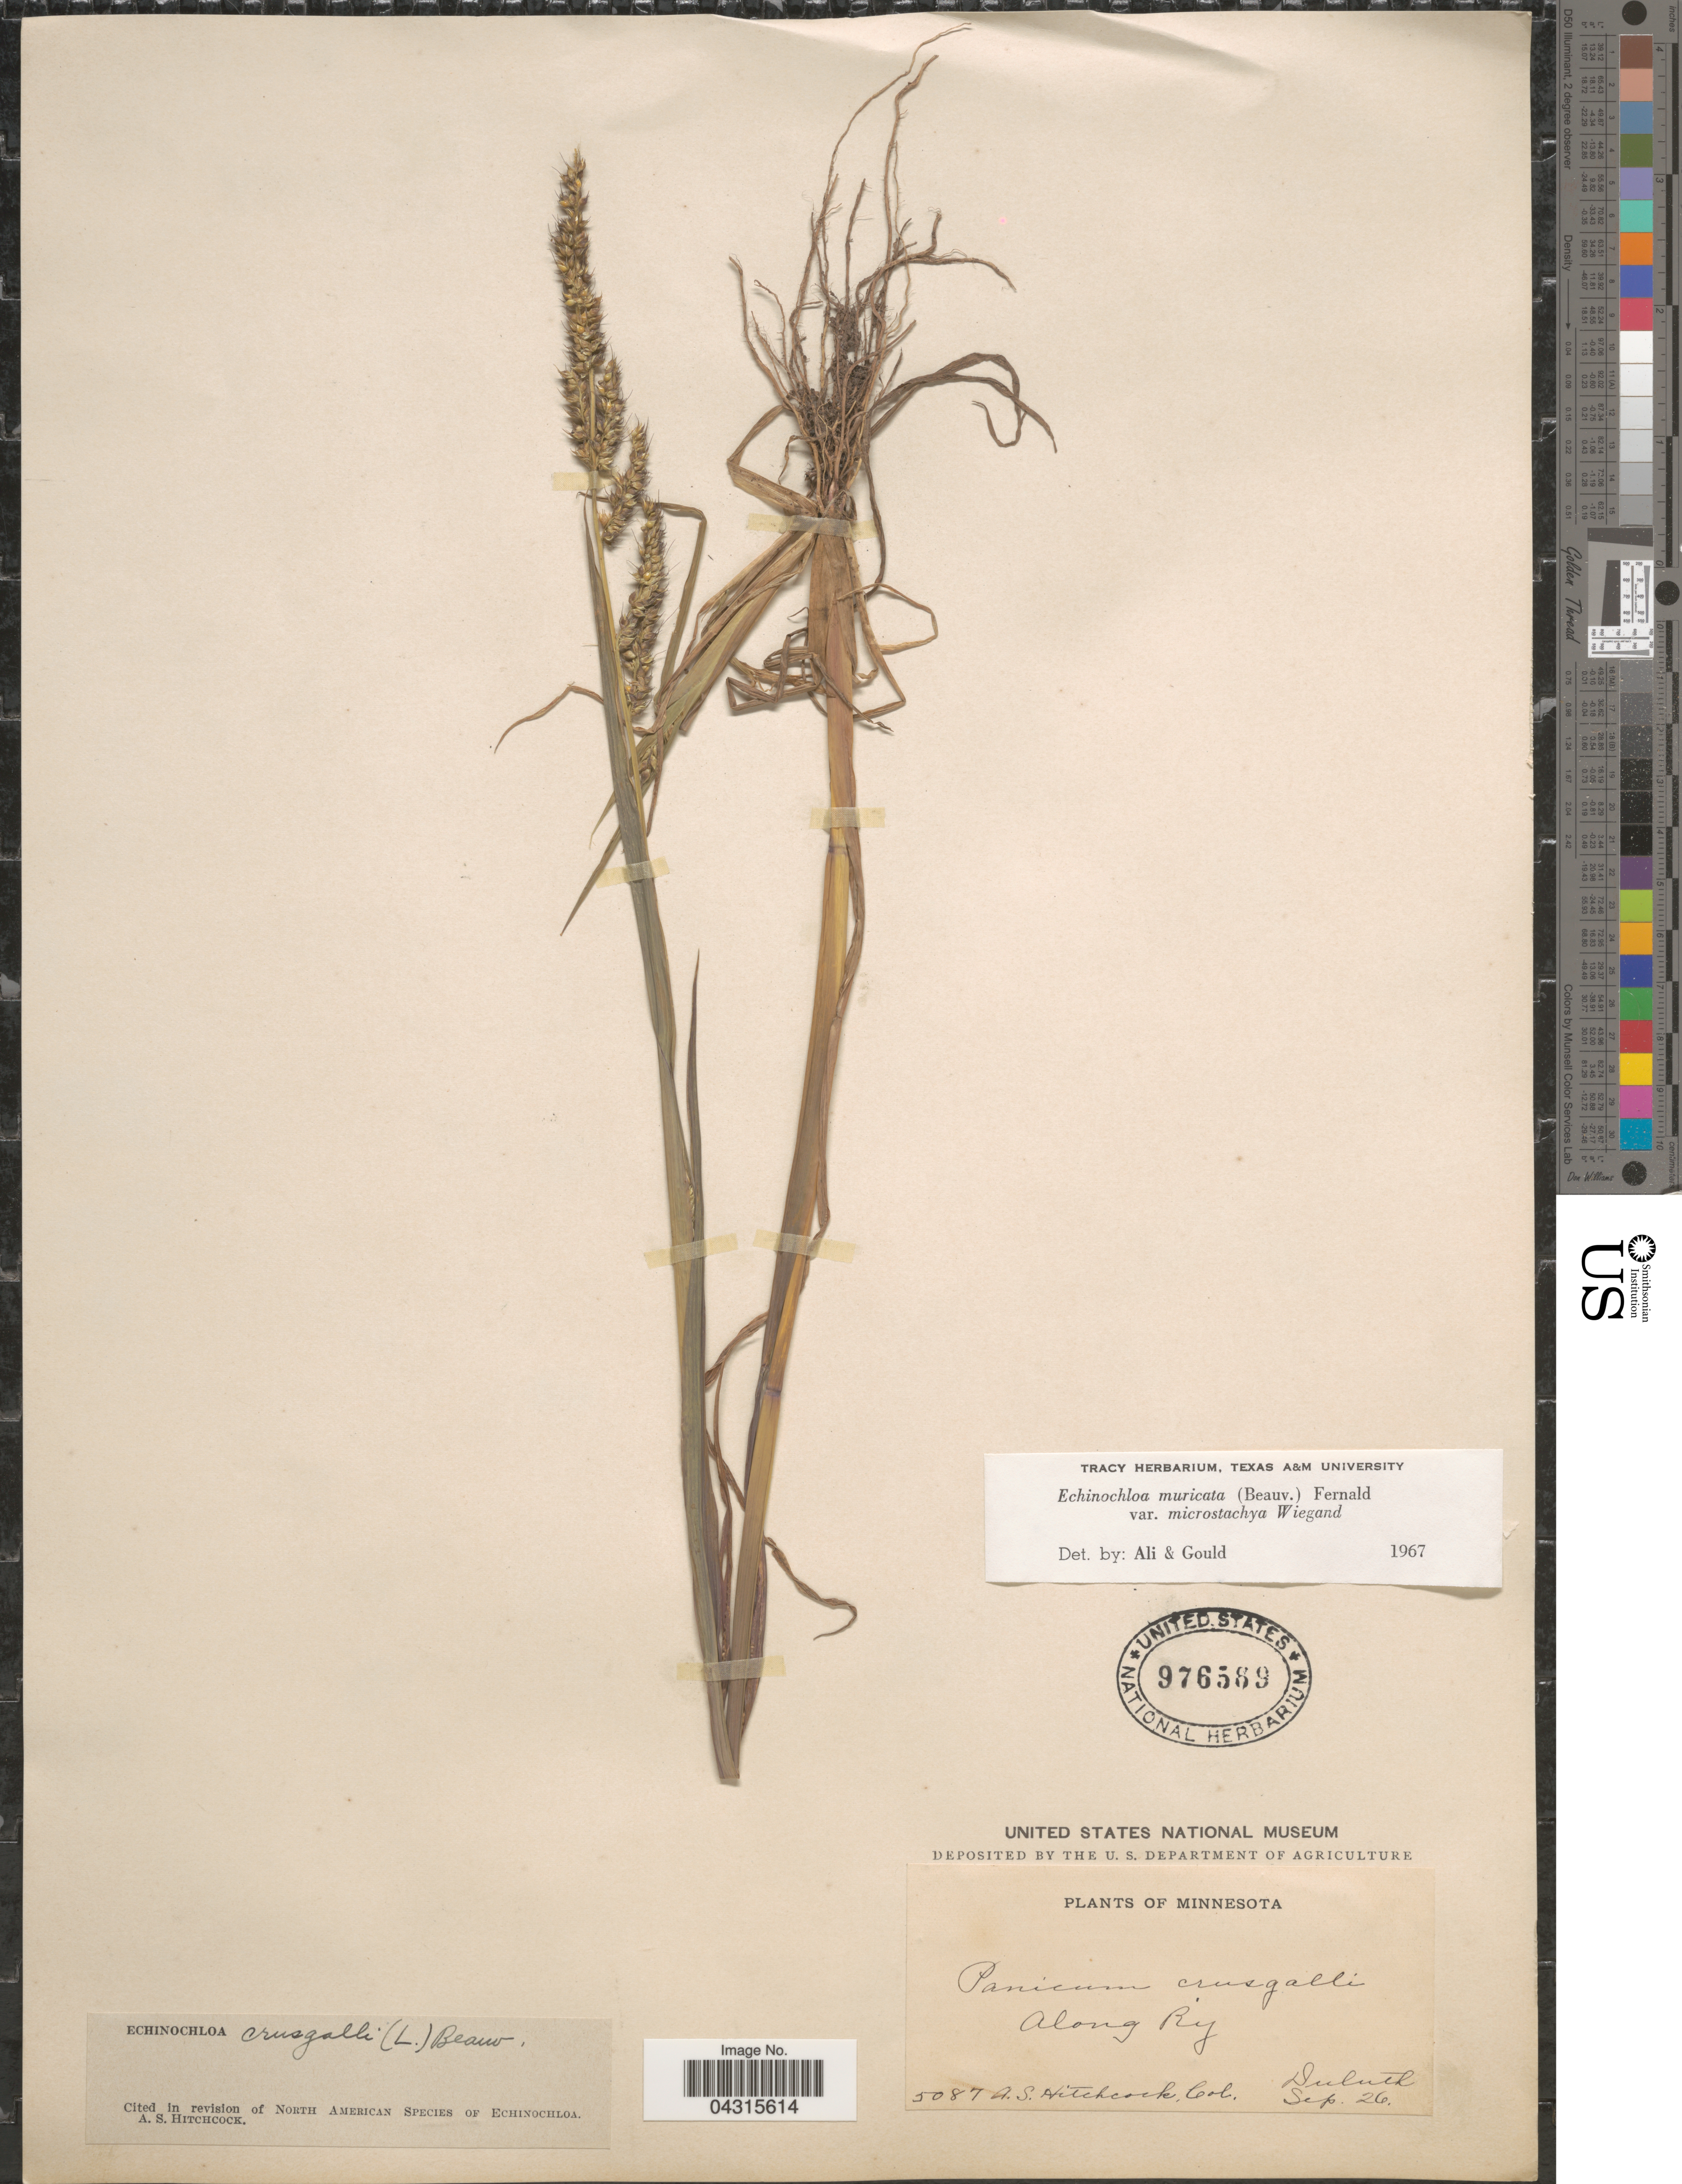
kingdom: Plantae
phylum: Tracheophyta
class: Liliopsida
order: Poales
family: Poaceae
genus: Echinochloa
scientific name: Echinochloa muricata var. microstachya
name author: Wiegand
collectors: A. S. Hitchcock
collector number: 5087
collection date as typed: Transcribed d/m/y: /9/26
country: United States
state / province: Minnesota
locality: Along Ry. Duluth.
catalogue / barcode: US 976589